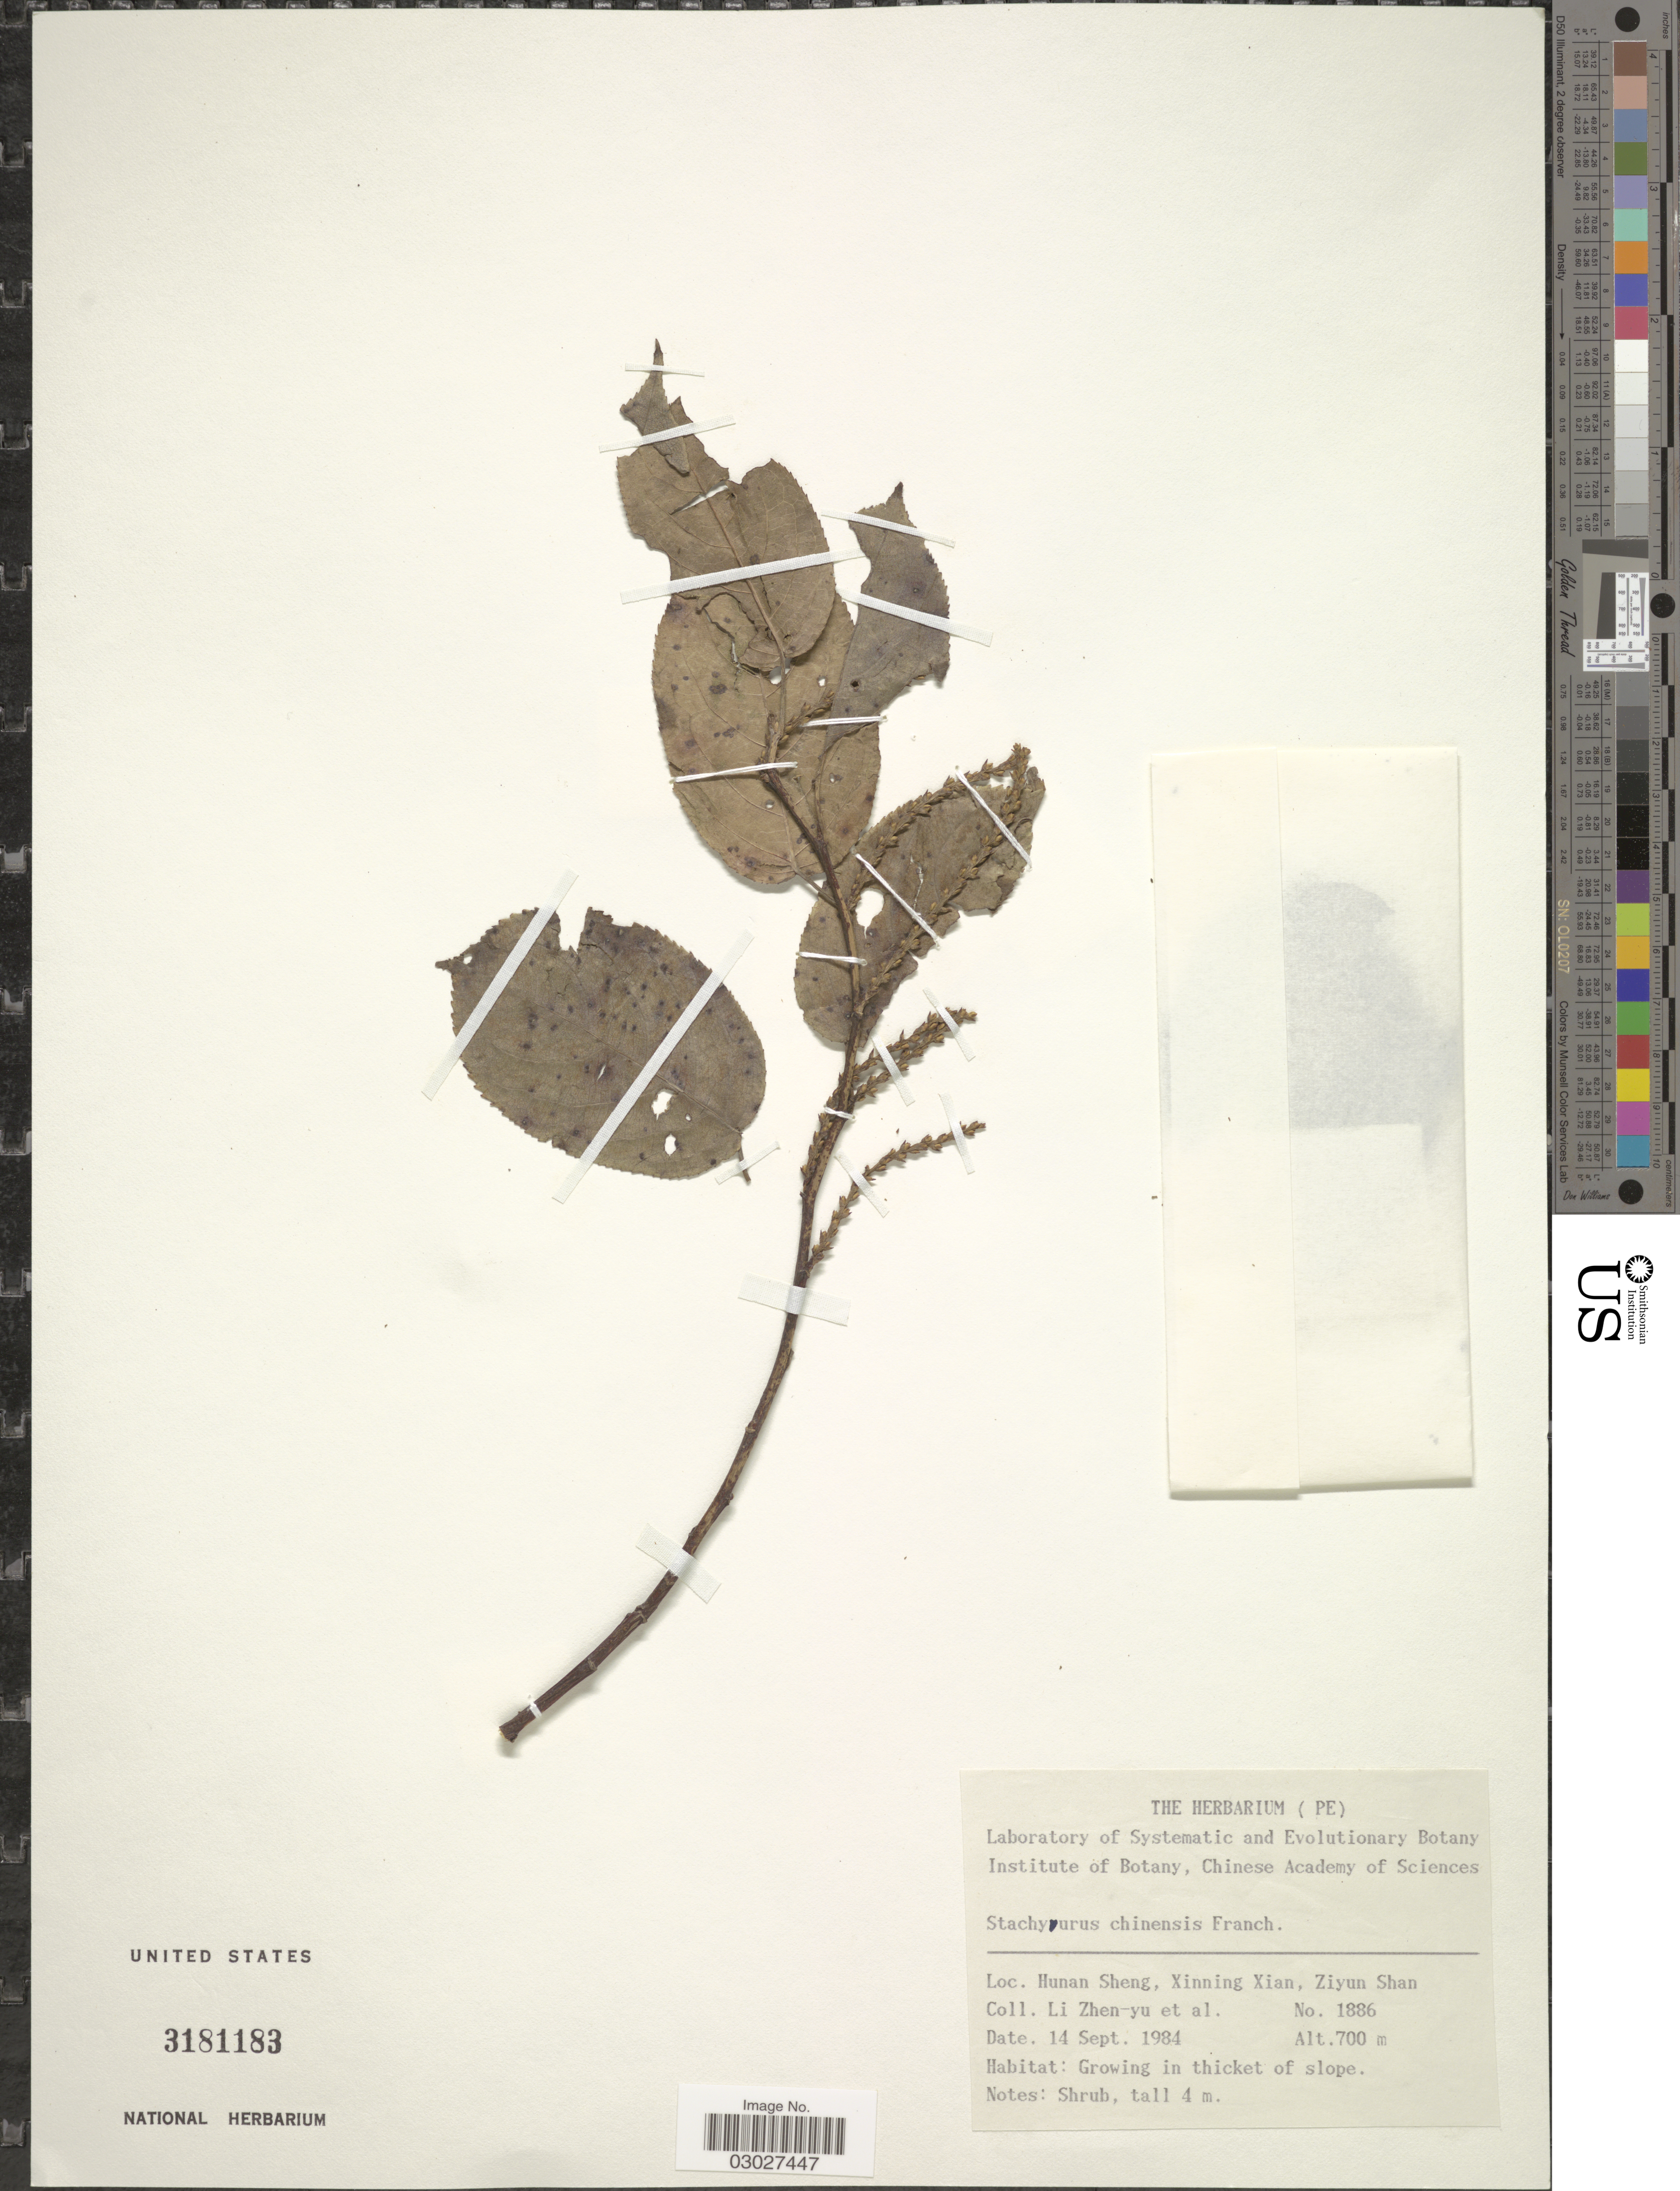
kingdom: Plantae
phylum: Tracheophyta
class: Magnoliopsida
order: Crossosomatales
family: Stachyuraceae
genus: Stachyurus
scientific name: Stachyurus chinensis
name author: Franch.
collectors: Z. Y. Li & et al.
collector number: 1886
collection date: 1984-09-14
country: China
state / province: Hunan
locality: Hunan Sheng, Xinning Xian, Ziyun Shan.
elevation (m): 700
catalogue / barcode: US 3181183